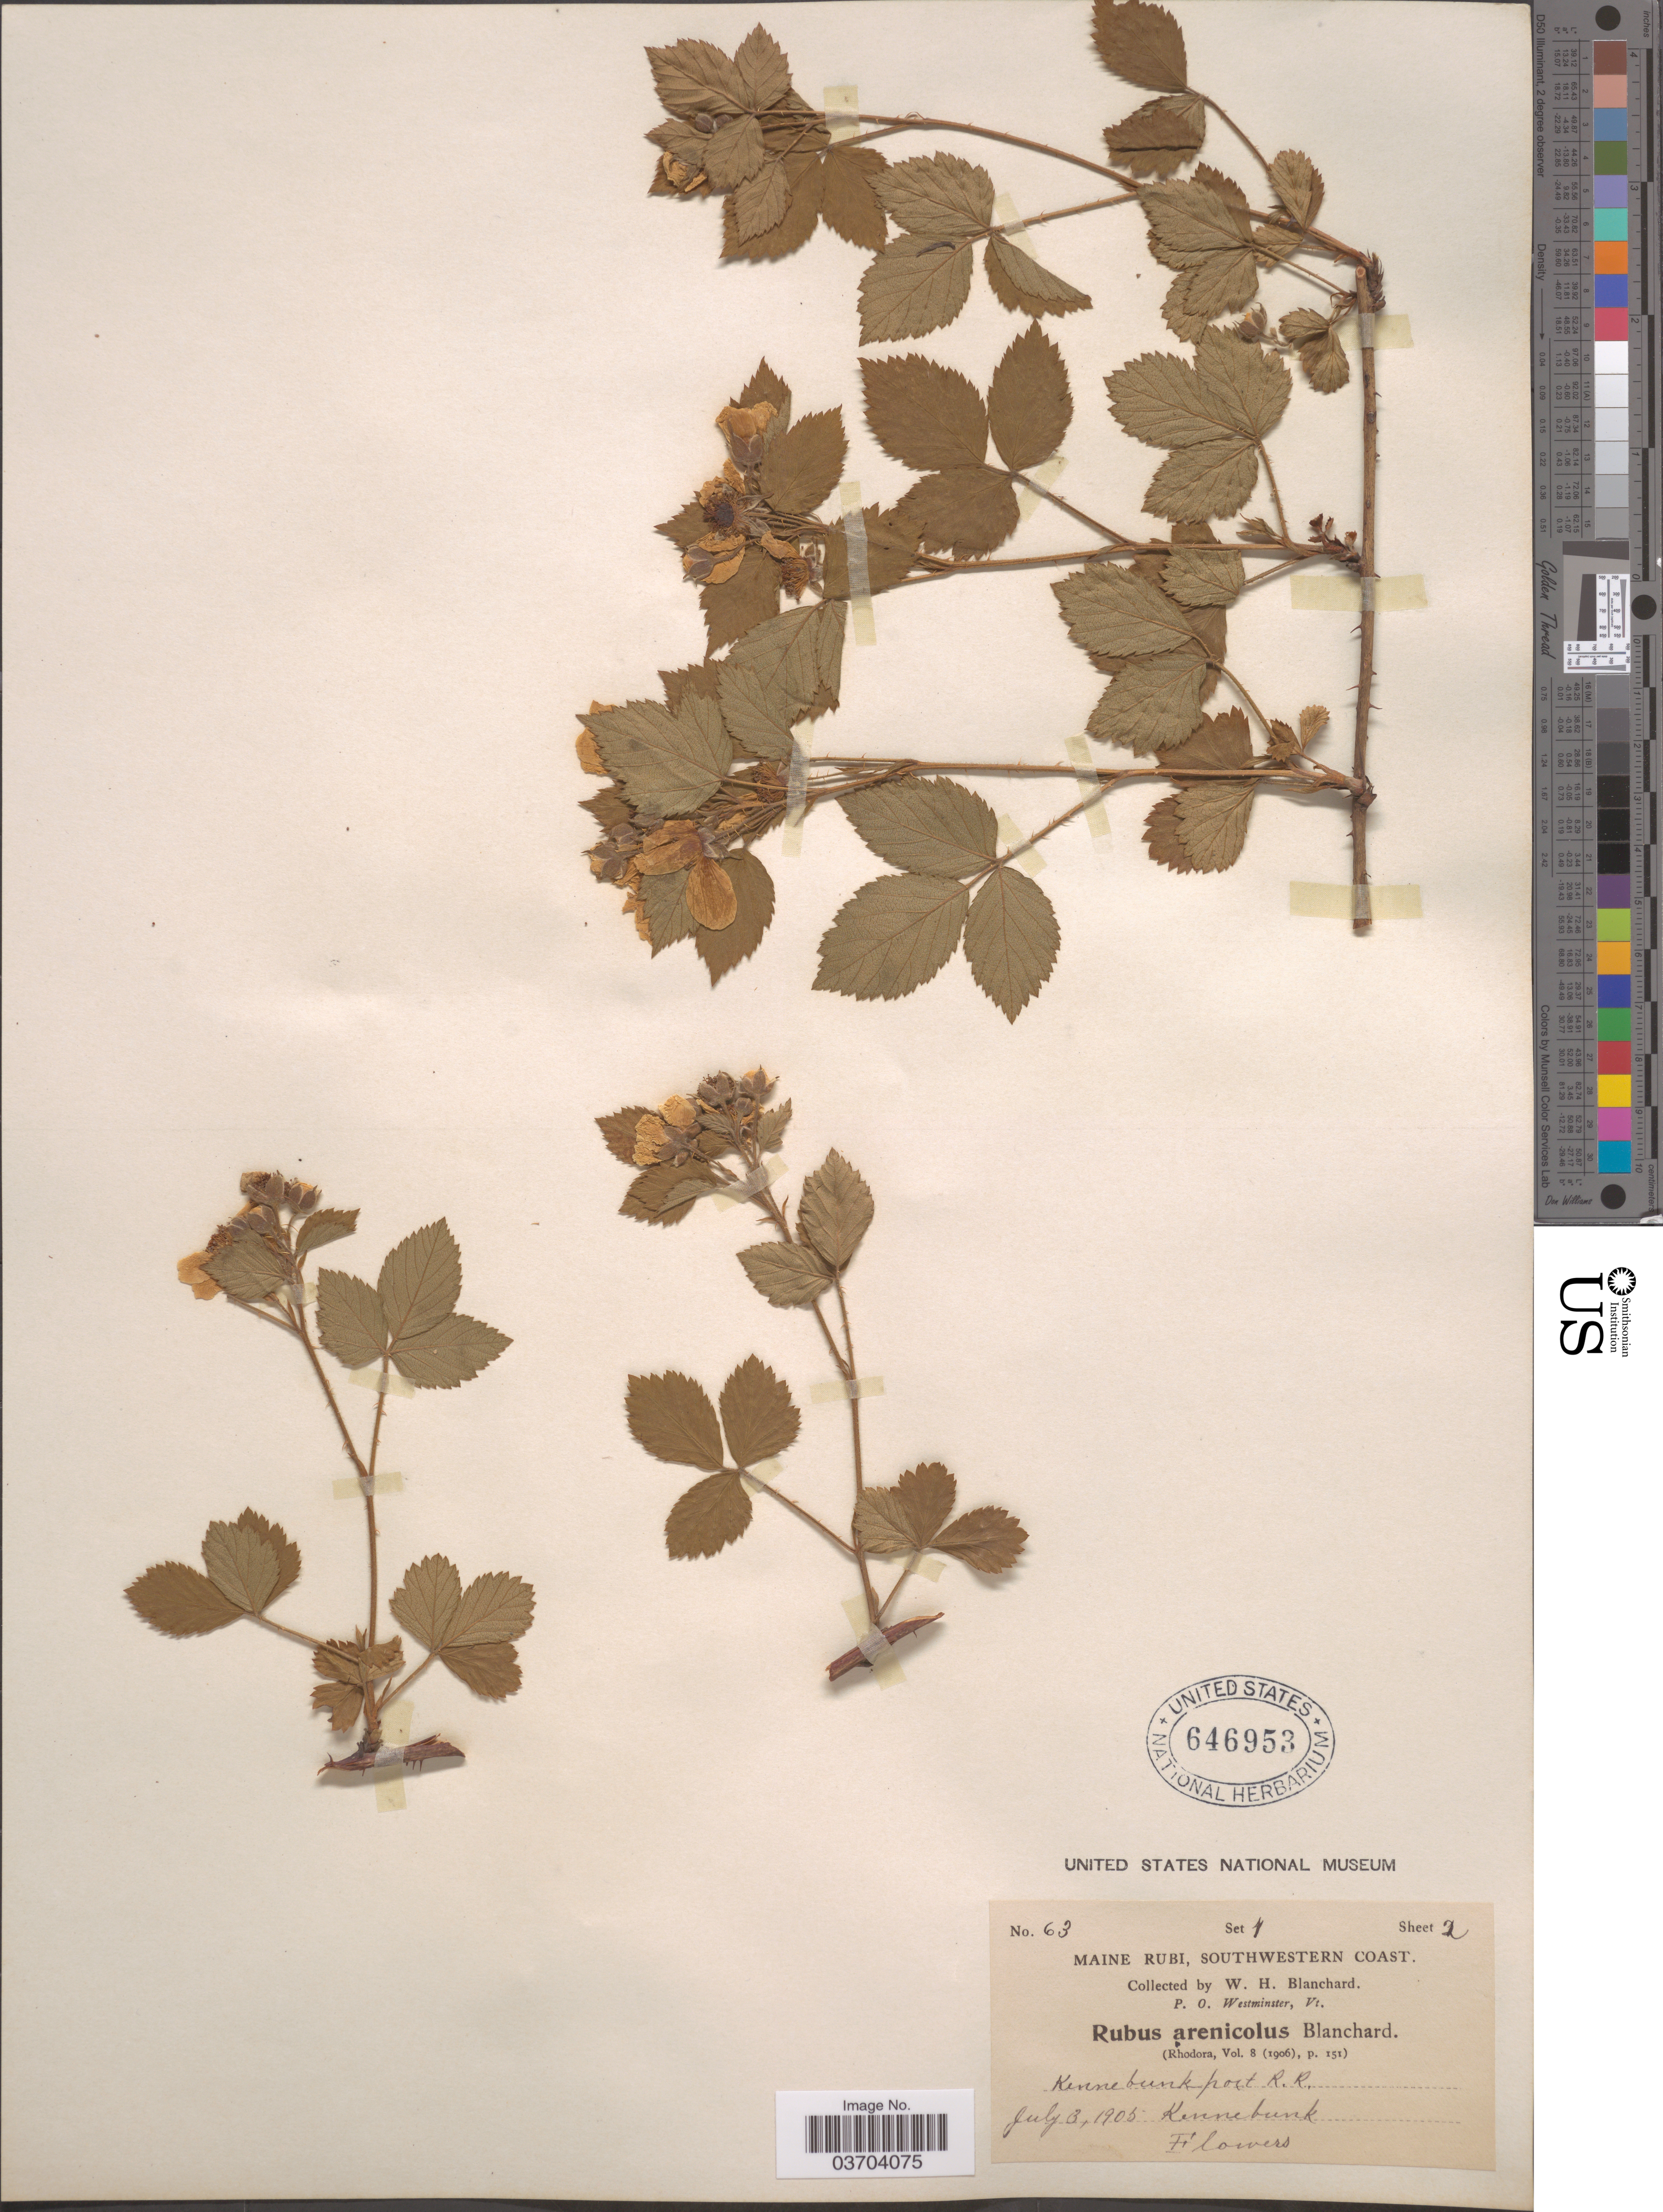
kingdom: Plantae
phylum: Tracheophyta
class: Magnoliopsida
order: Rosales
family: Rosaceae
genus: Rubus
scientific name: Rubus arenicola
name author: Blanch.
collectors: W. H. Blanchard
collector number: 63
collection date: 1905-07-03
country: United States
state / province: Maine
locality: Southwestern Coast. Kennebunkport R.R. Kennebunk.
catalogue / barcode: US 646953